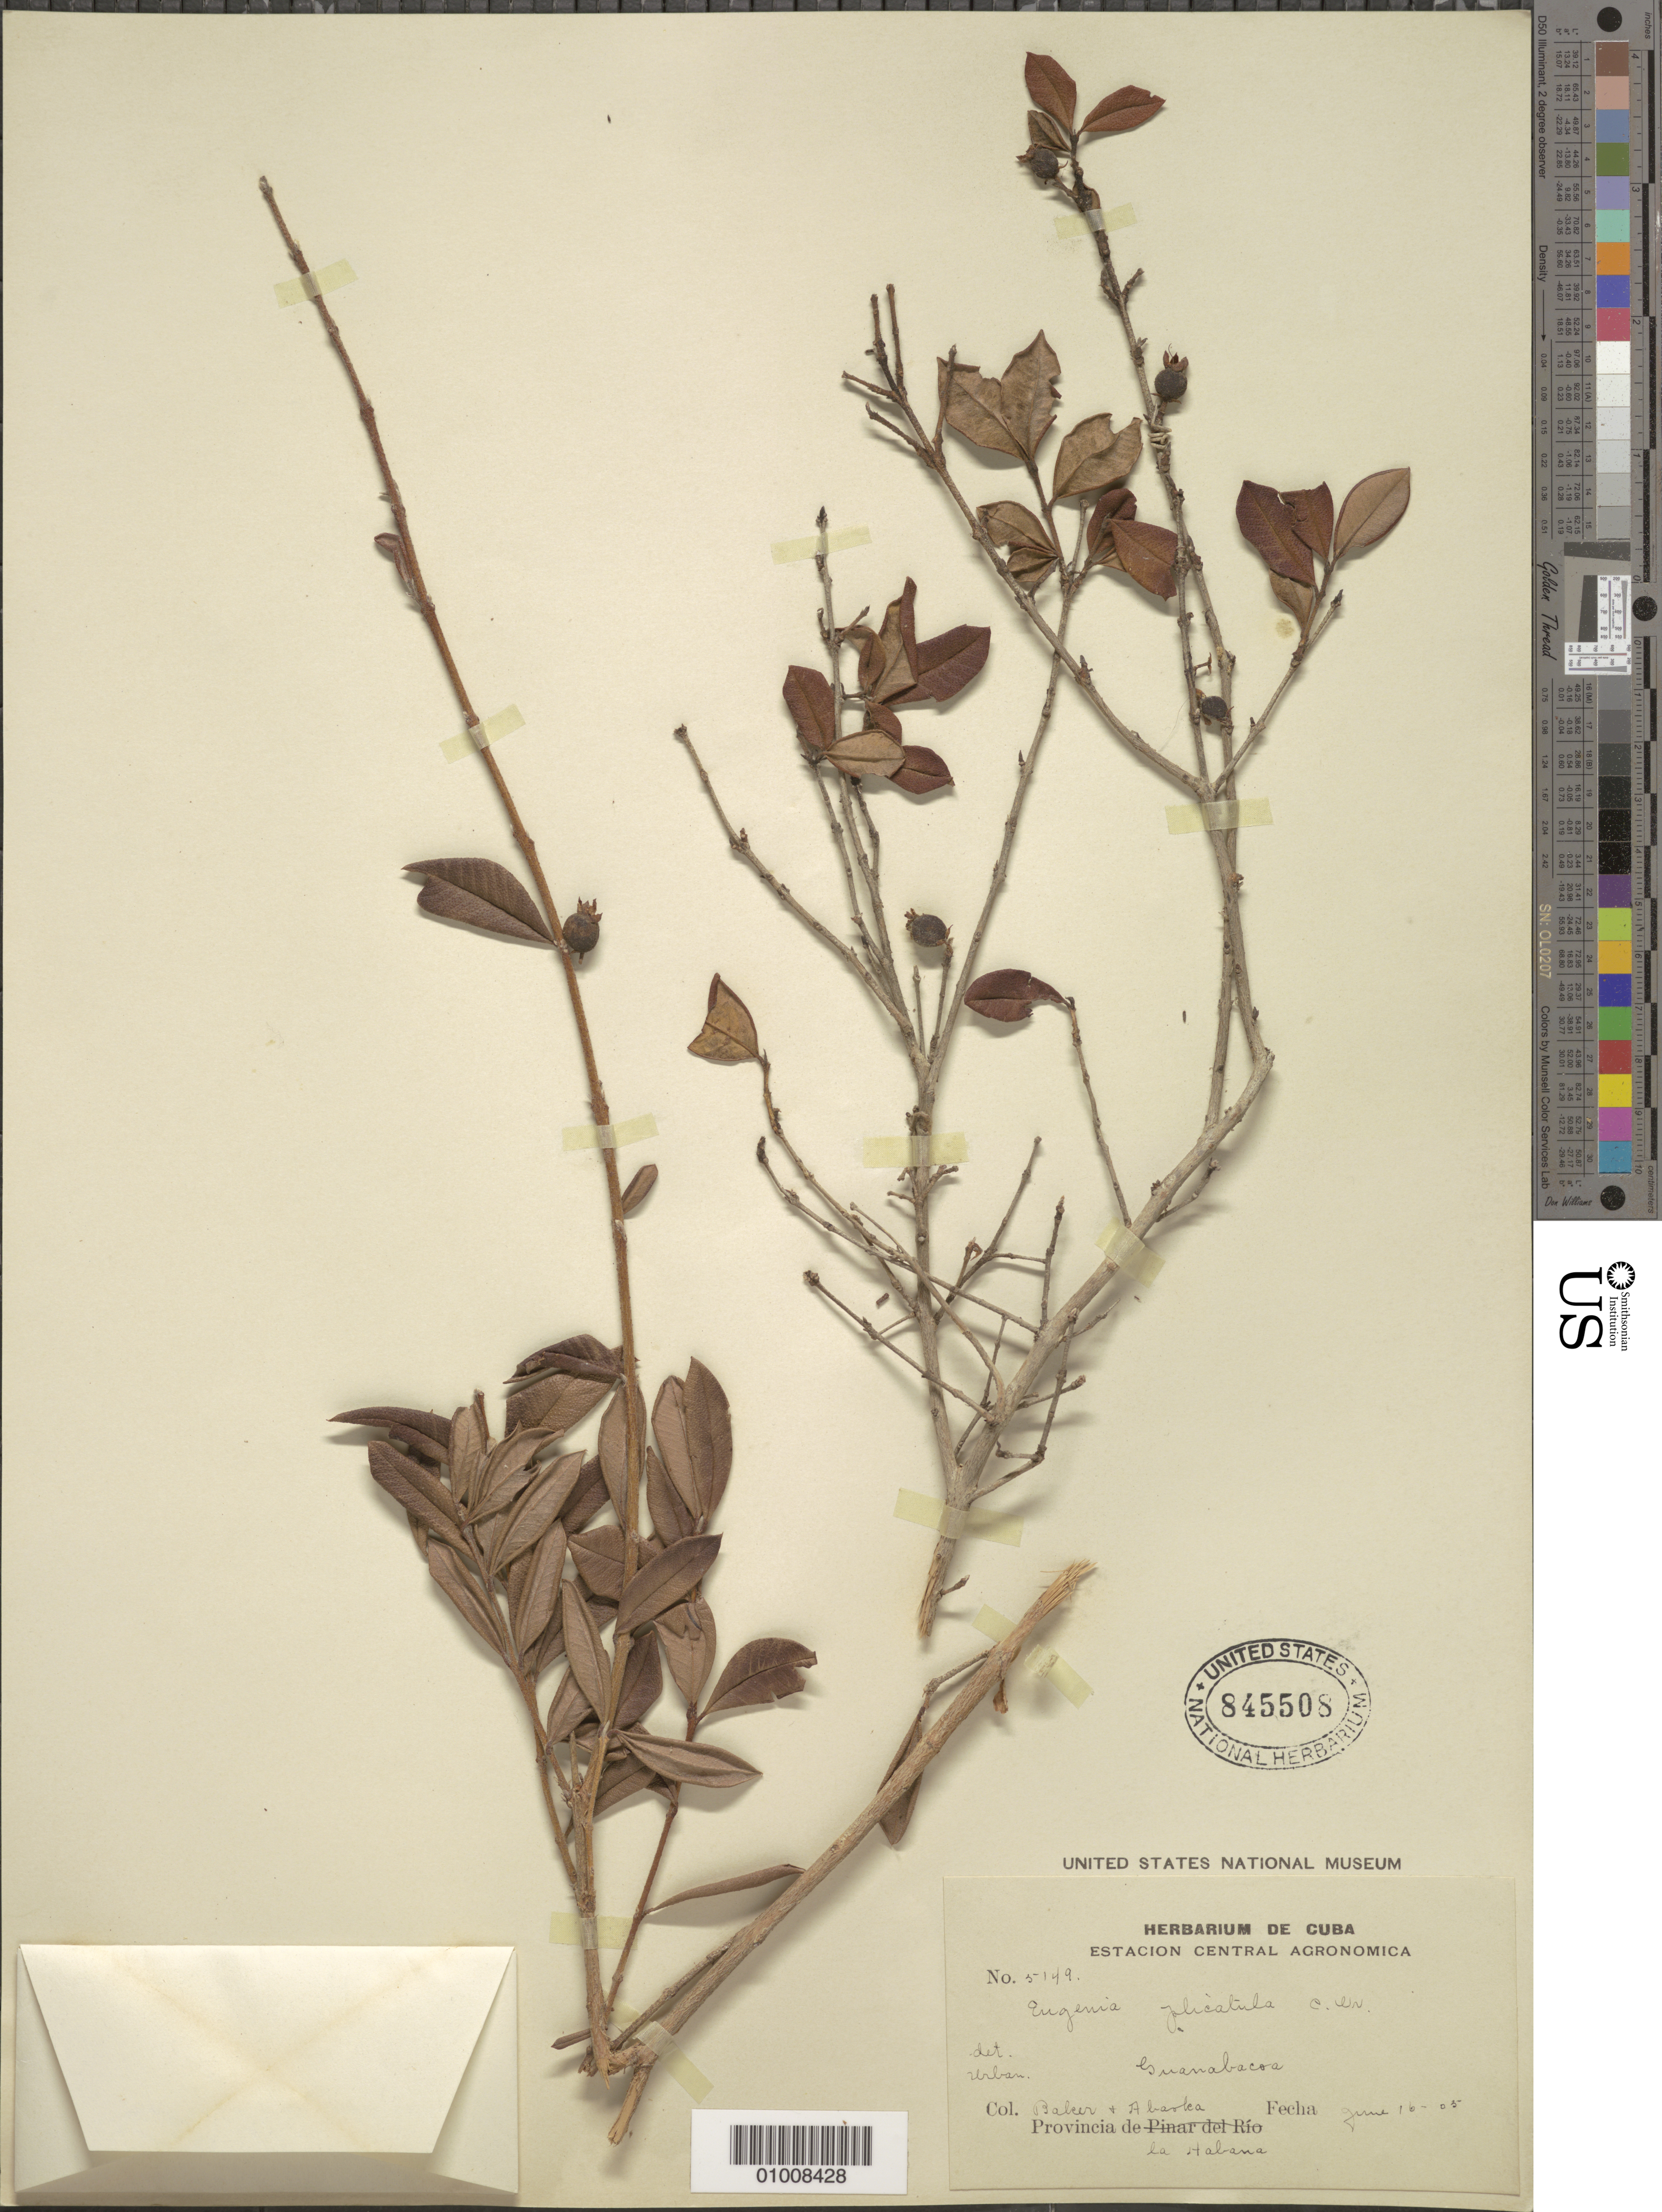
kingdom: Plantae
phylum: Tracheophyta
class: Magnoliopsida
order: Myrtales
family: Myrtaceae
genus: Eugenia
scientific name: Eugenia plicatula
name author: C. Wright in Sauvalle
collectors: C. F. Baker & -- Abarca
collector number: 5149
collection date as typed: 16 Jun 1905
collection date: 1905-06-16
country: Cuba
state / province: La Habana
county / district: Municipio Guanabacoa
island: Cuba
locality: Guanabacoa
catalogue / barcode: US 845508